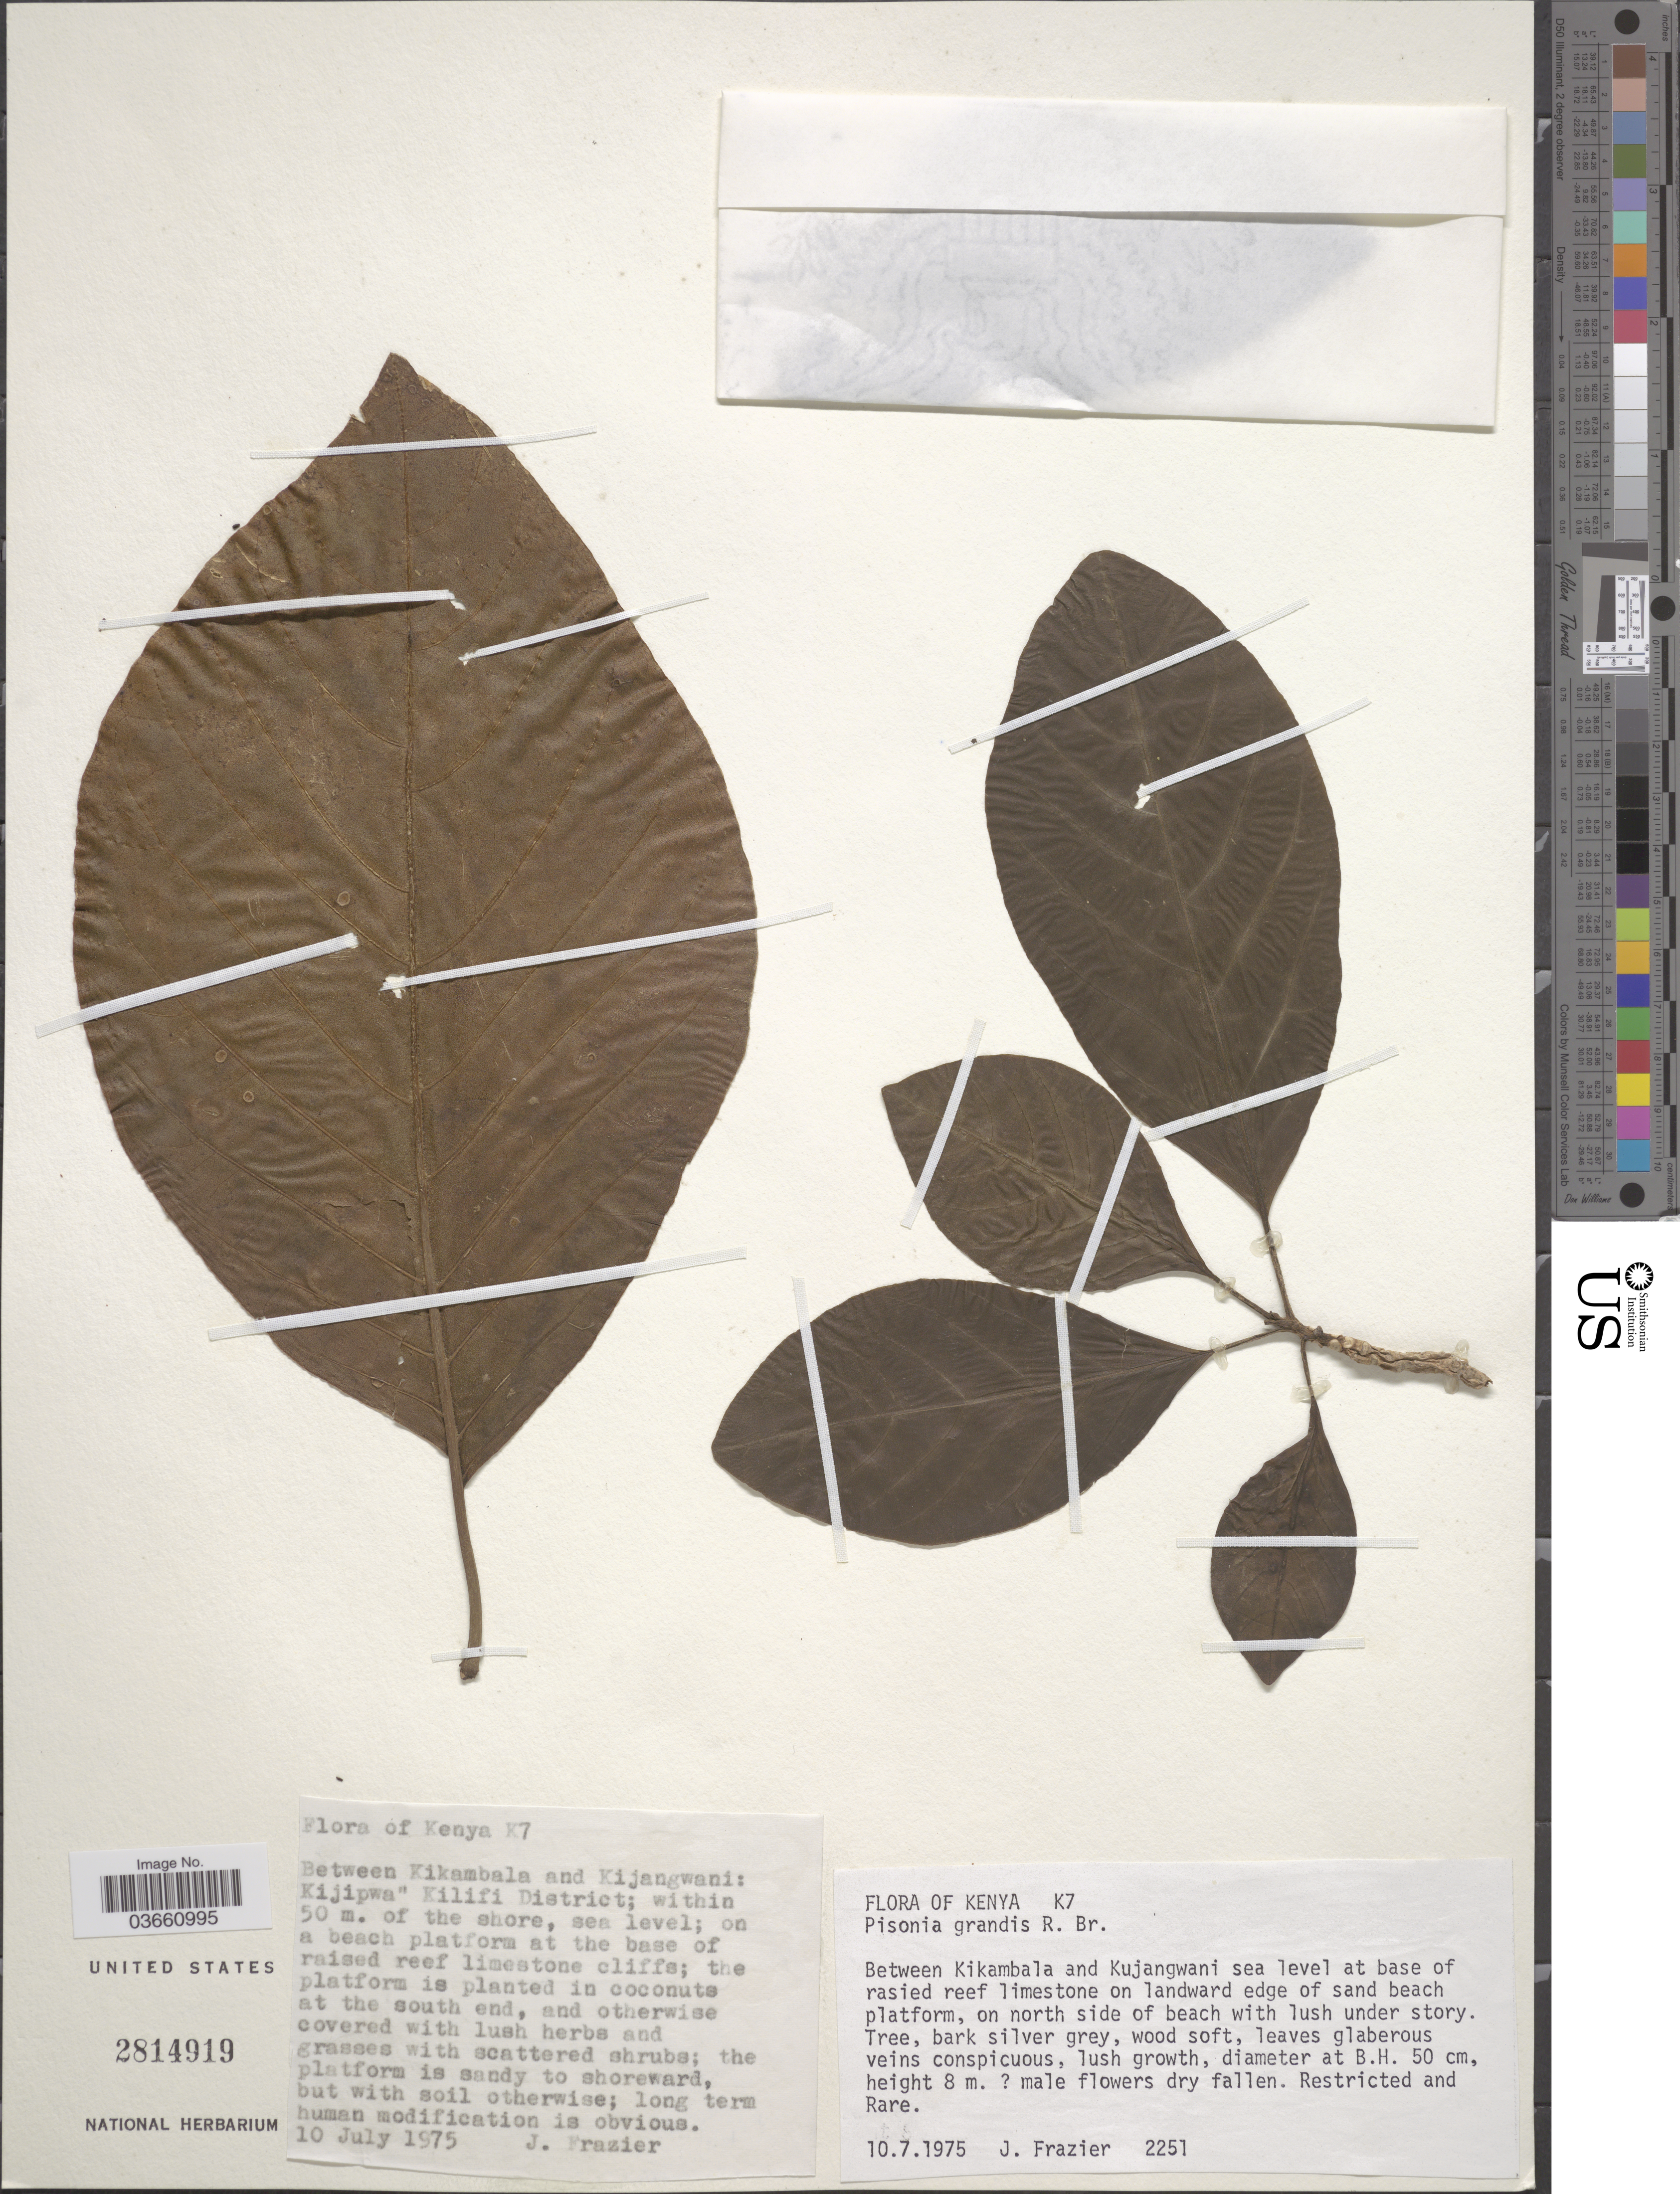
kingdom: Plantae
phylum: Tracheophyta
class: Magnoliopsida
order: Caryophyllales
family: Nyctaginaceae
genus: Pisonia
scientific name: Pisonia grandis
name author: R. Br.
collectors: J. Frazier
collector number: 2251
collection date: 1975-07-10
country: Kenya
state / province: Kilifi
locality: Kenya K7. Between Kikambala and Kijangwani: "Kijipwa" Kilifi District; within 50 m. of the shore.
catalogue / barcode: US 2814919